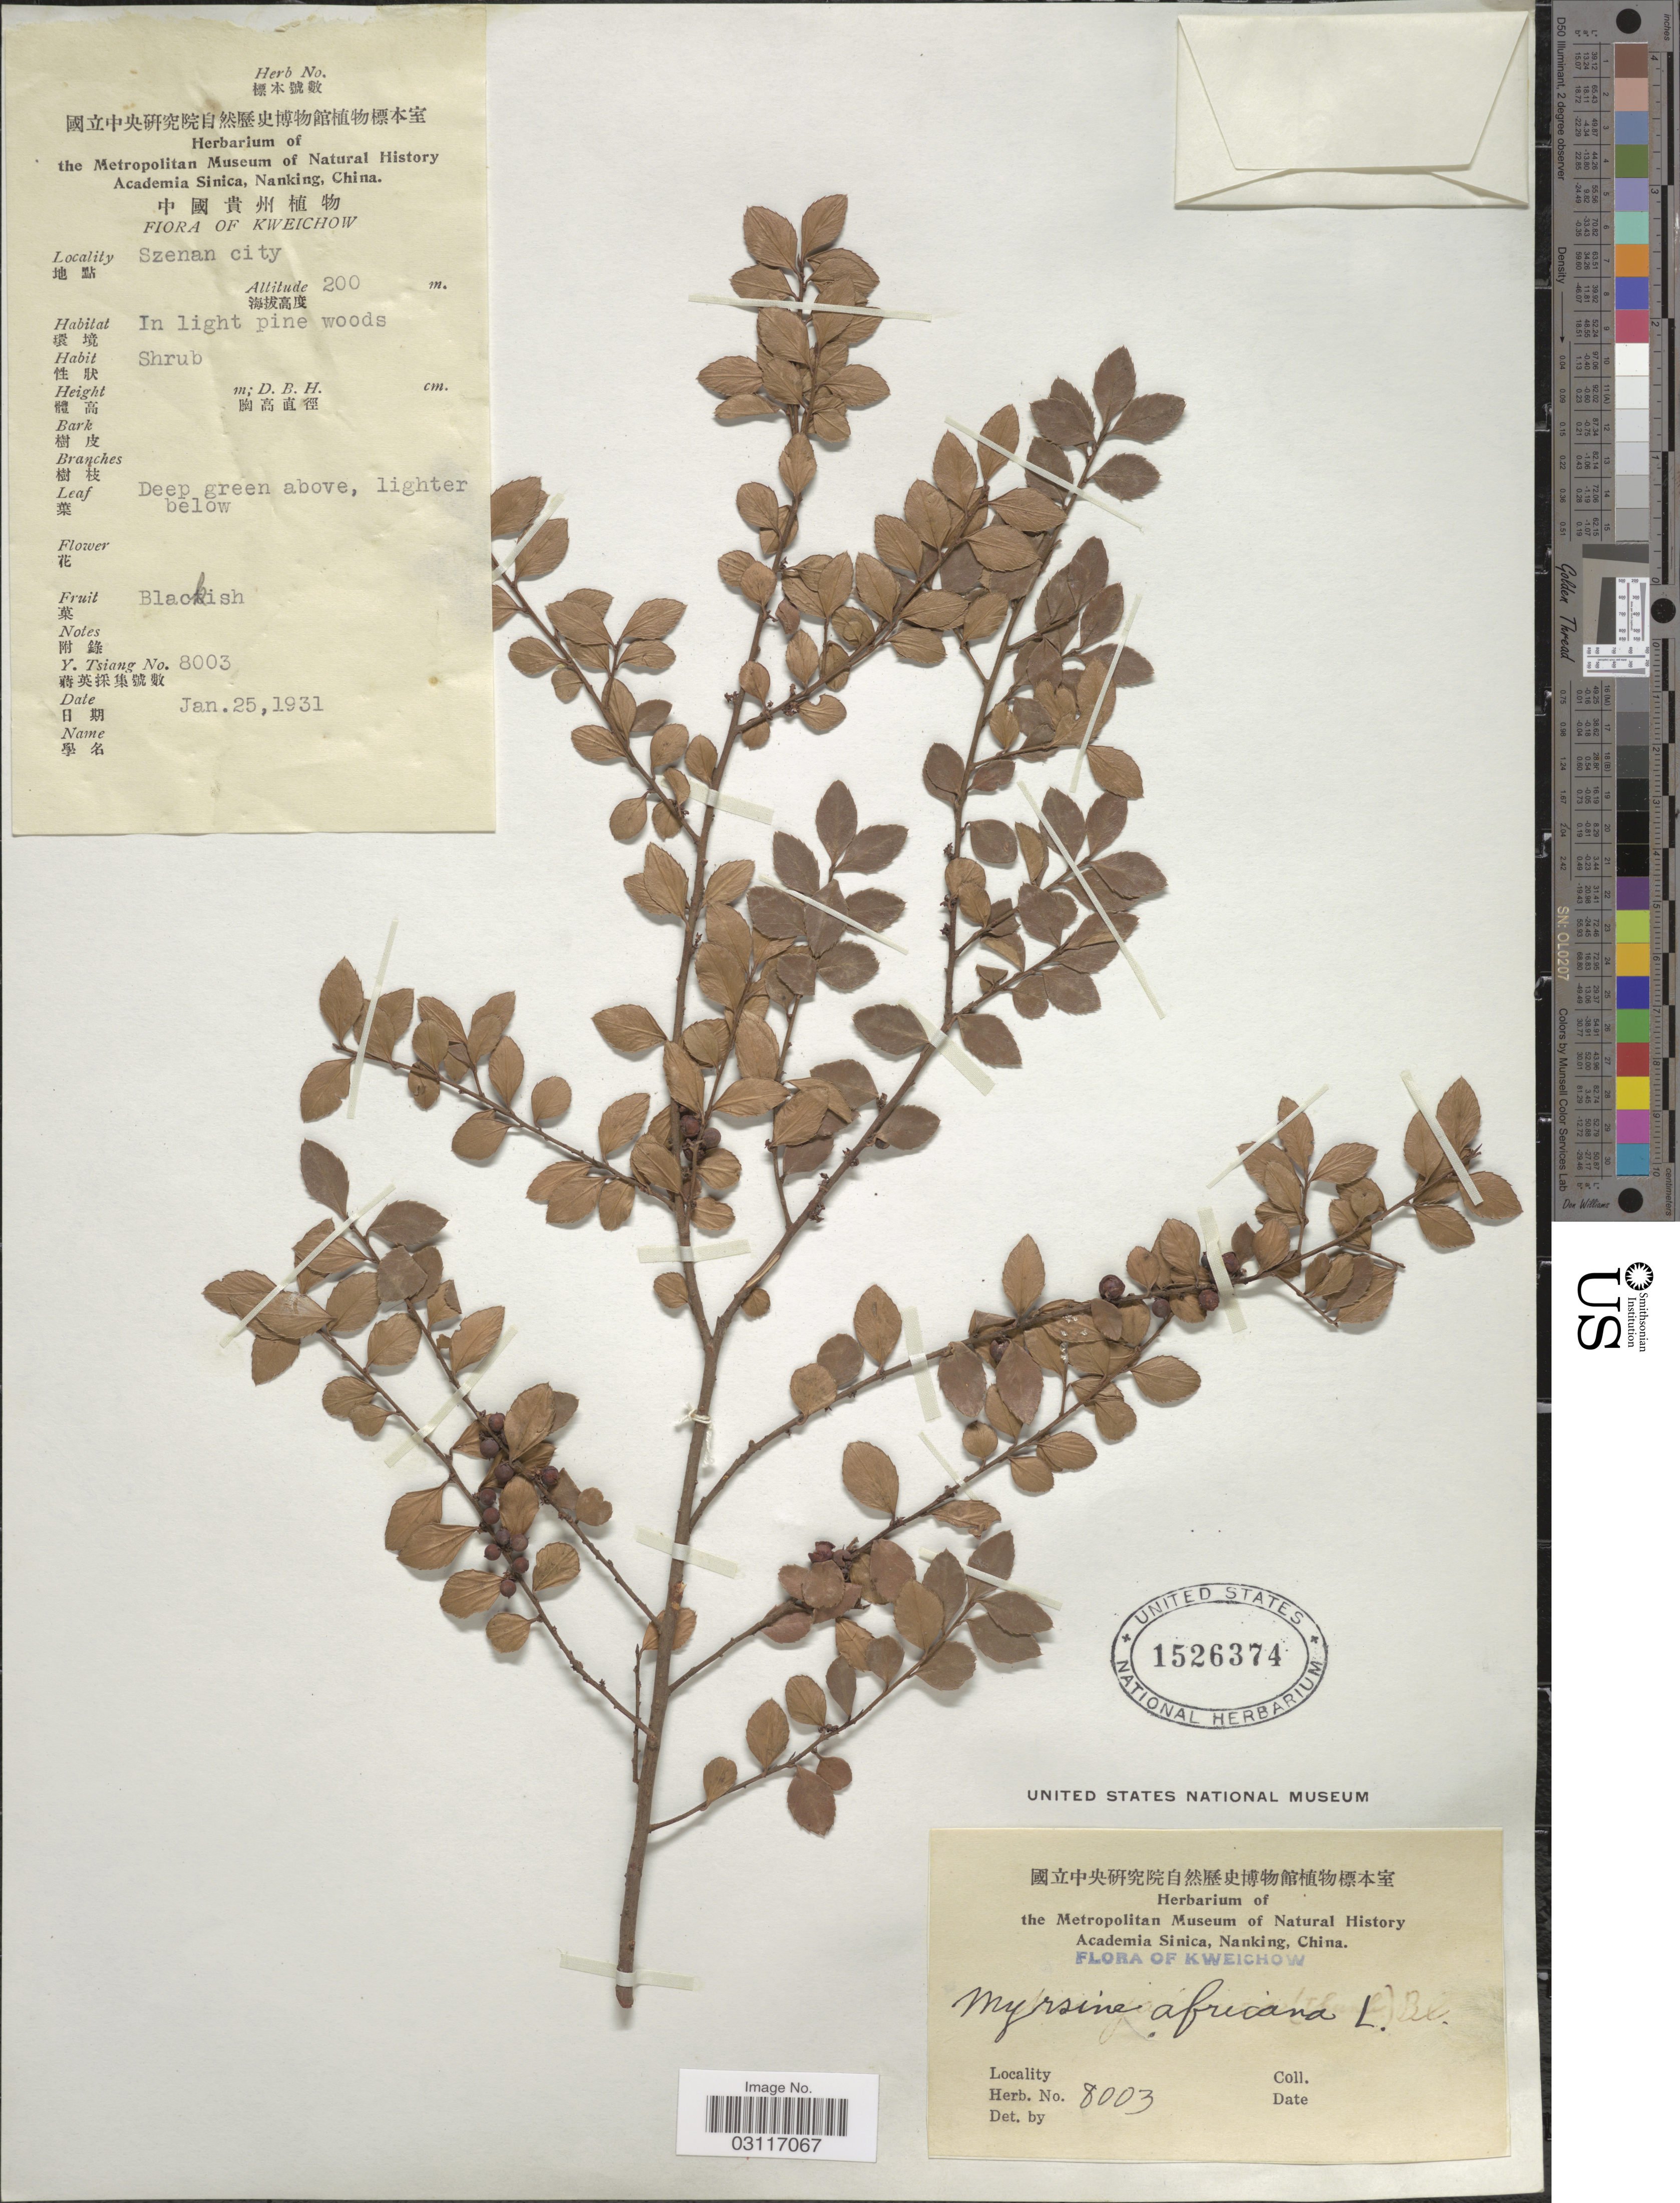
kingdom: Plantae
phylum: Tracheophyta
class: Magnoliopsida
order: Ericales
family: Primulaceae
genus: Myrsine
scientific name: Myrsine africana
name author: L.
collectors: Y. Tsiang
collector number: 8003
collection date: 1931-01-25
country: China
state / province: Guizhou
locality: Kweichow. Szenan city.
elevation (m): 200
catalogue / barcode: US 1526374